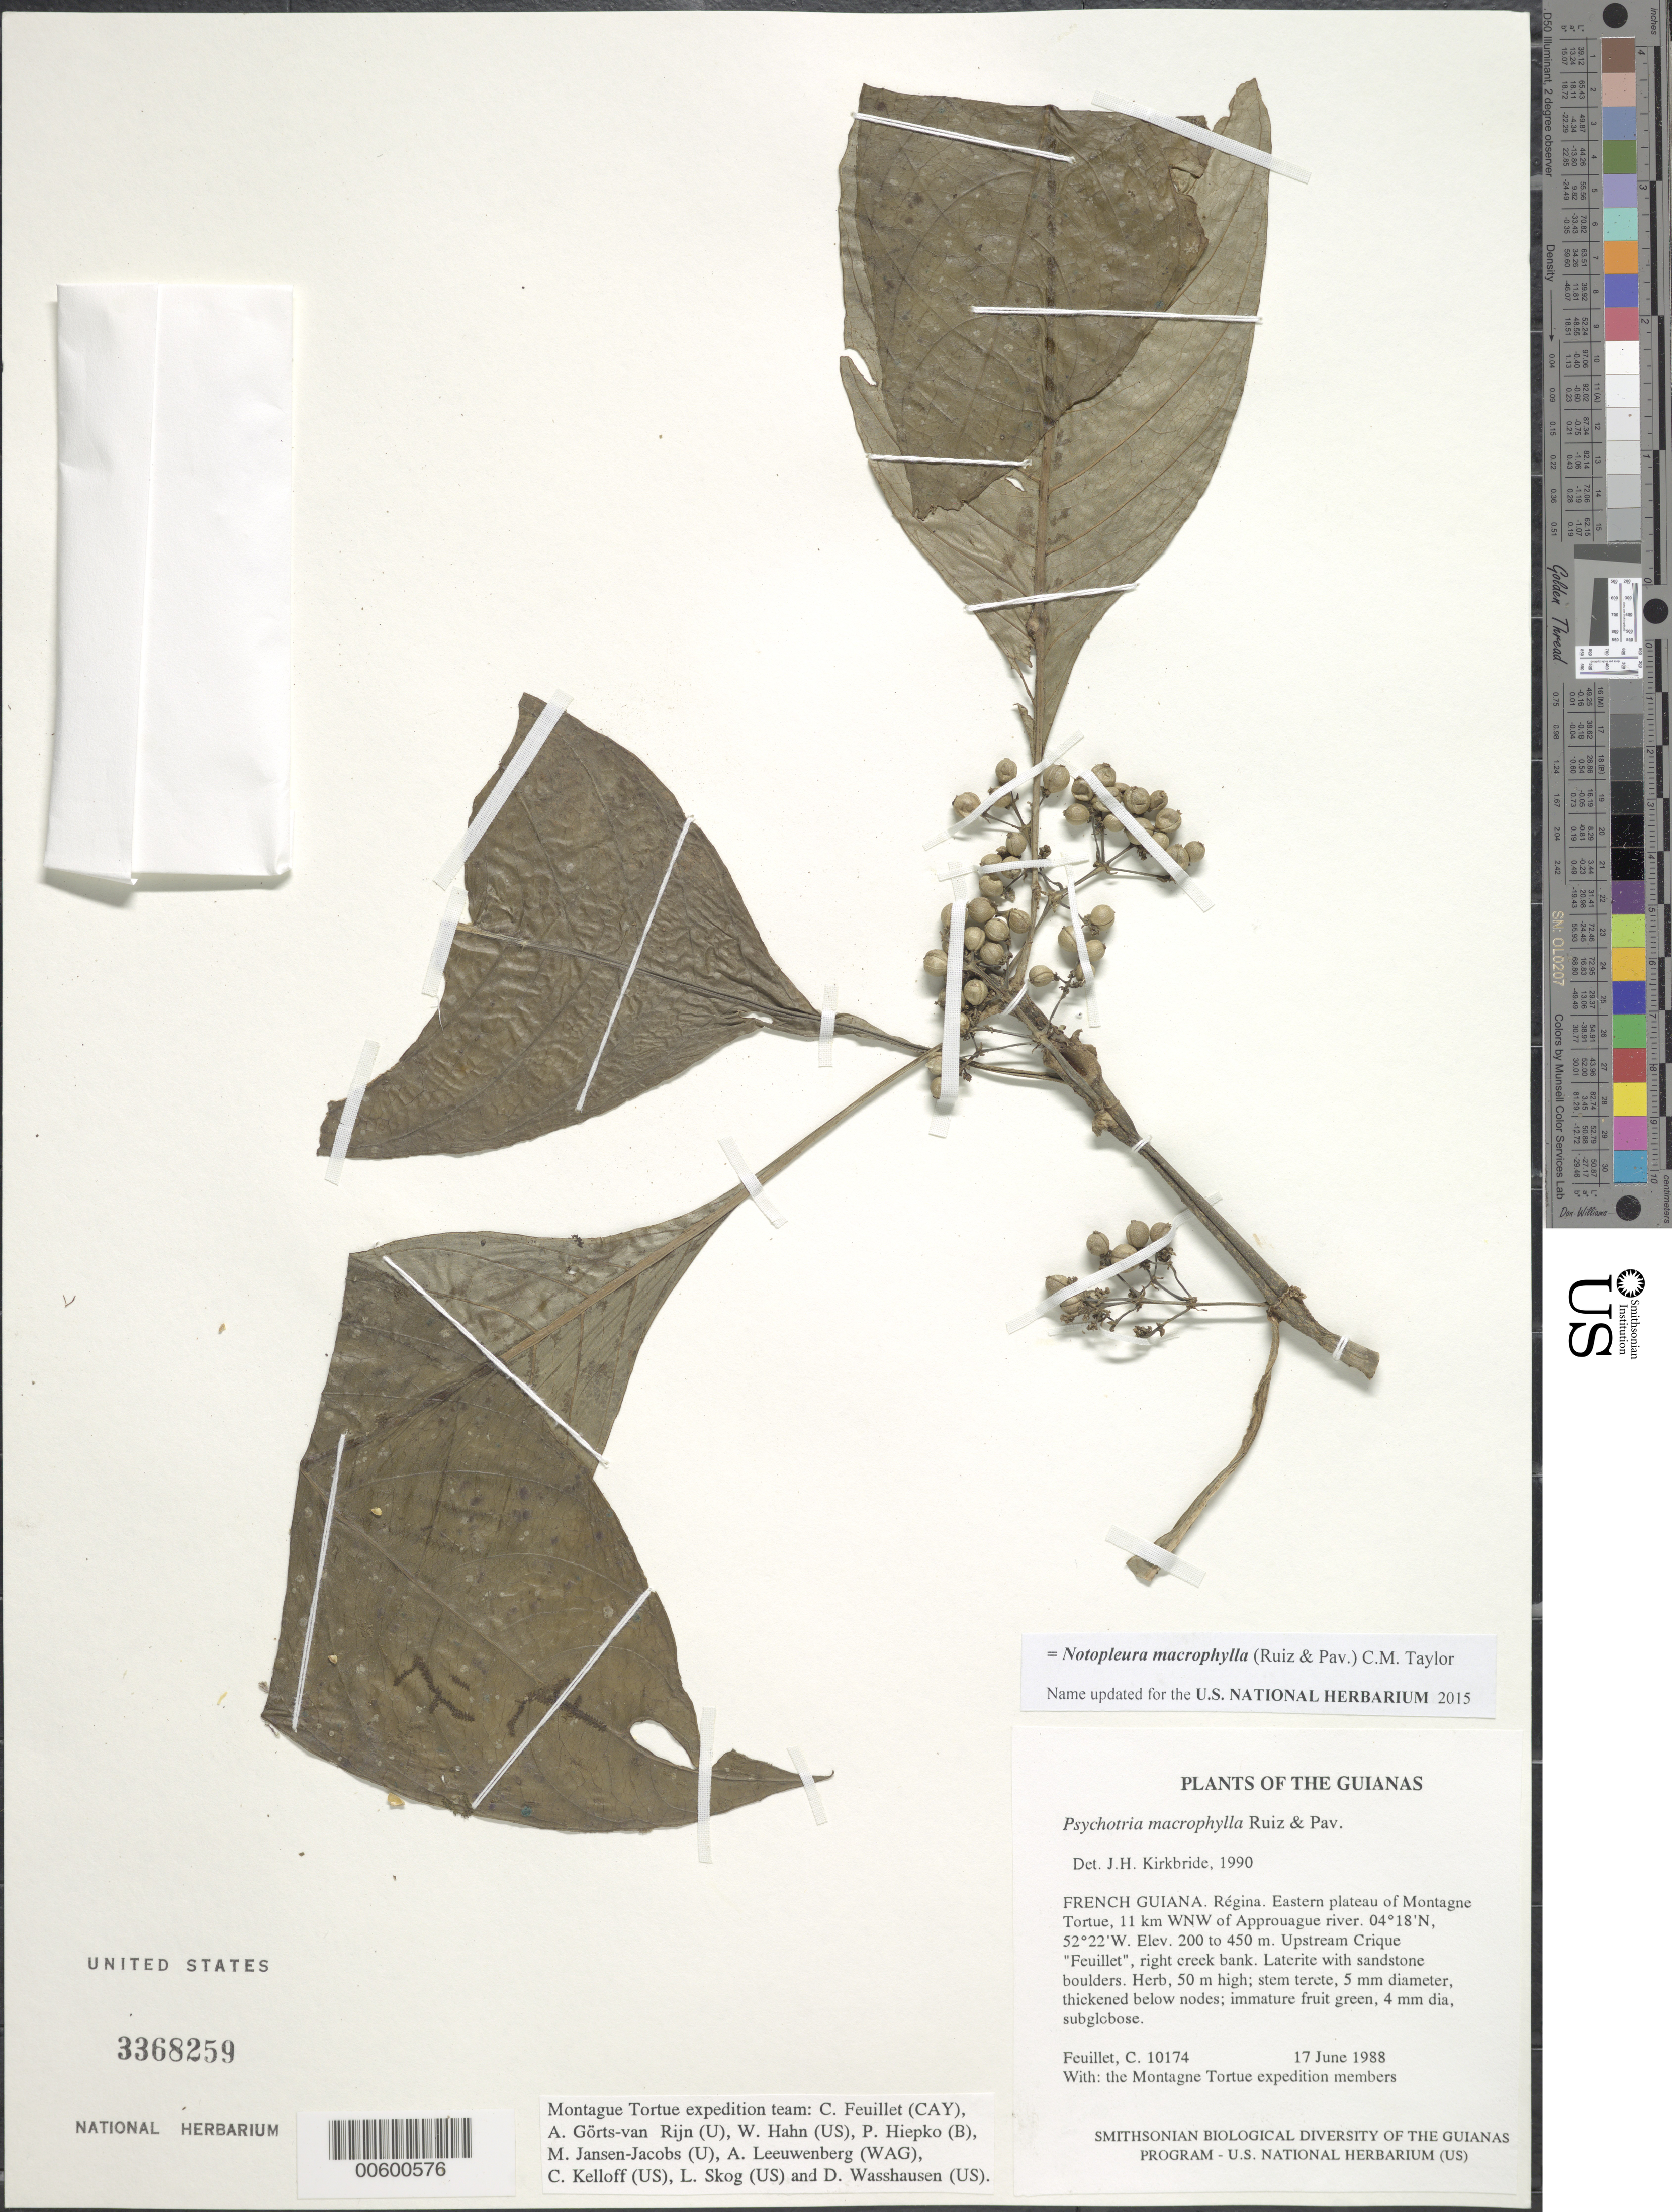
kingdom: Plantae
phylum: Tracheophyta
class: Magnoliopsida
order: Gentianales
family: Rubiaceae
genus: Psychotria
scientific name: Psychotria macrophylla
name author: Ruiz & Pav.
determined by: Kirkbride, J. H.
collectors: C. Feuillet & Montagne Torte Exped. members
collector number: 10174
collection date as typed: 17 June 1988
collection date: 1988-06-17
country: French Guiana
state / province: Cayenne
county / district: Regina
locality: Eastern plateau of Montagne Tortue, 11 km WNW of Approuague river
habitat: Upstream Crique "Feuillet", right creek bank. Laterite with sandstone boulders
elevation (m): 200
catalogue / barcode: US 3368259